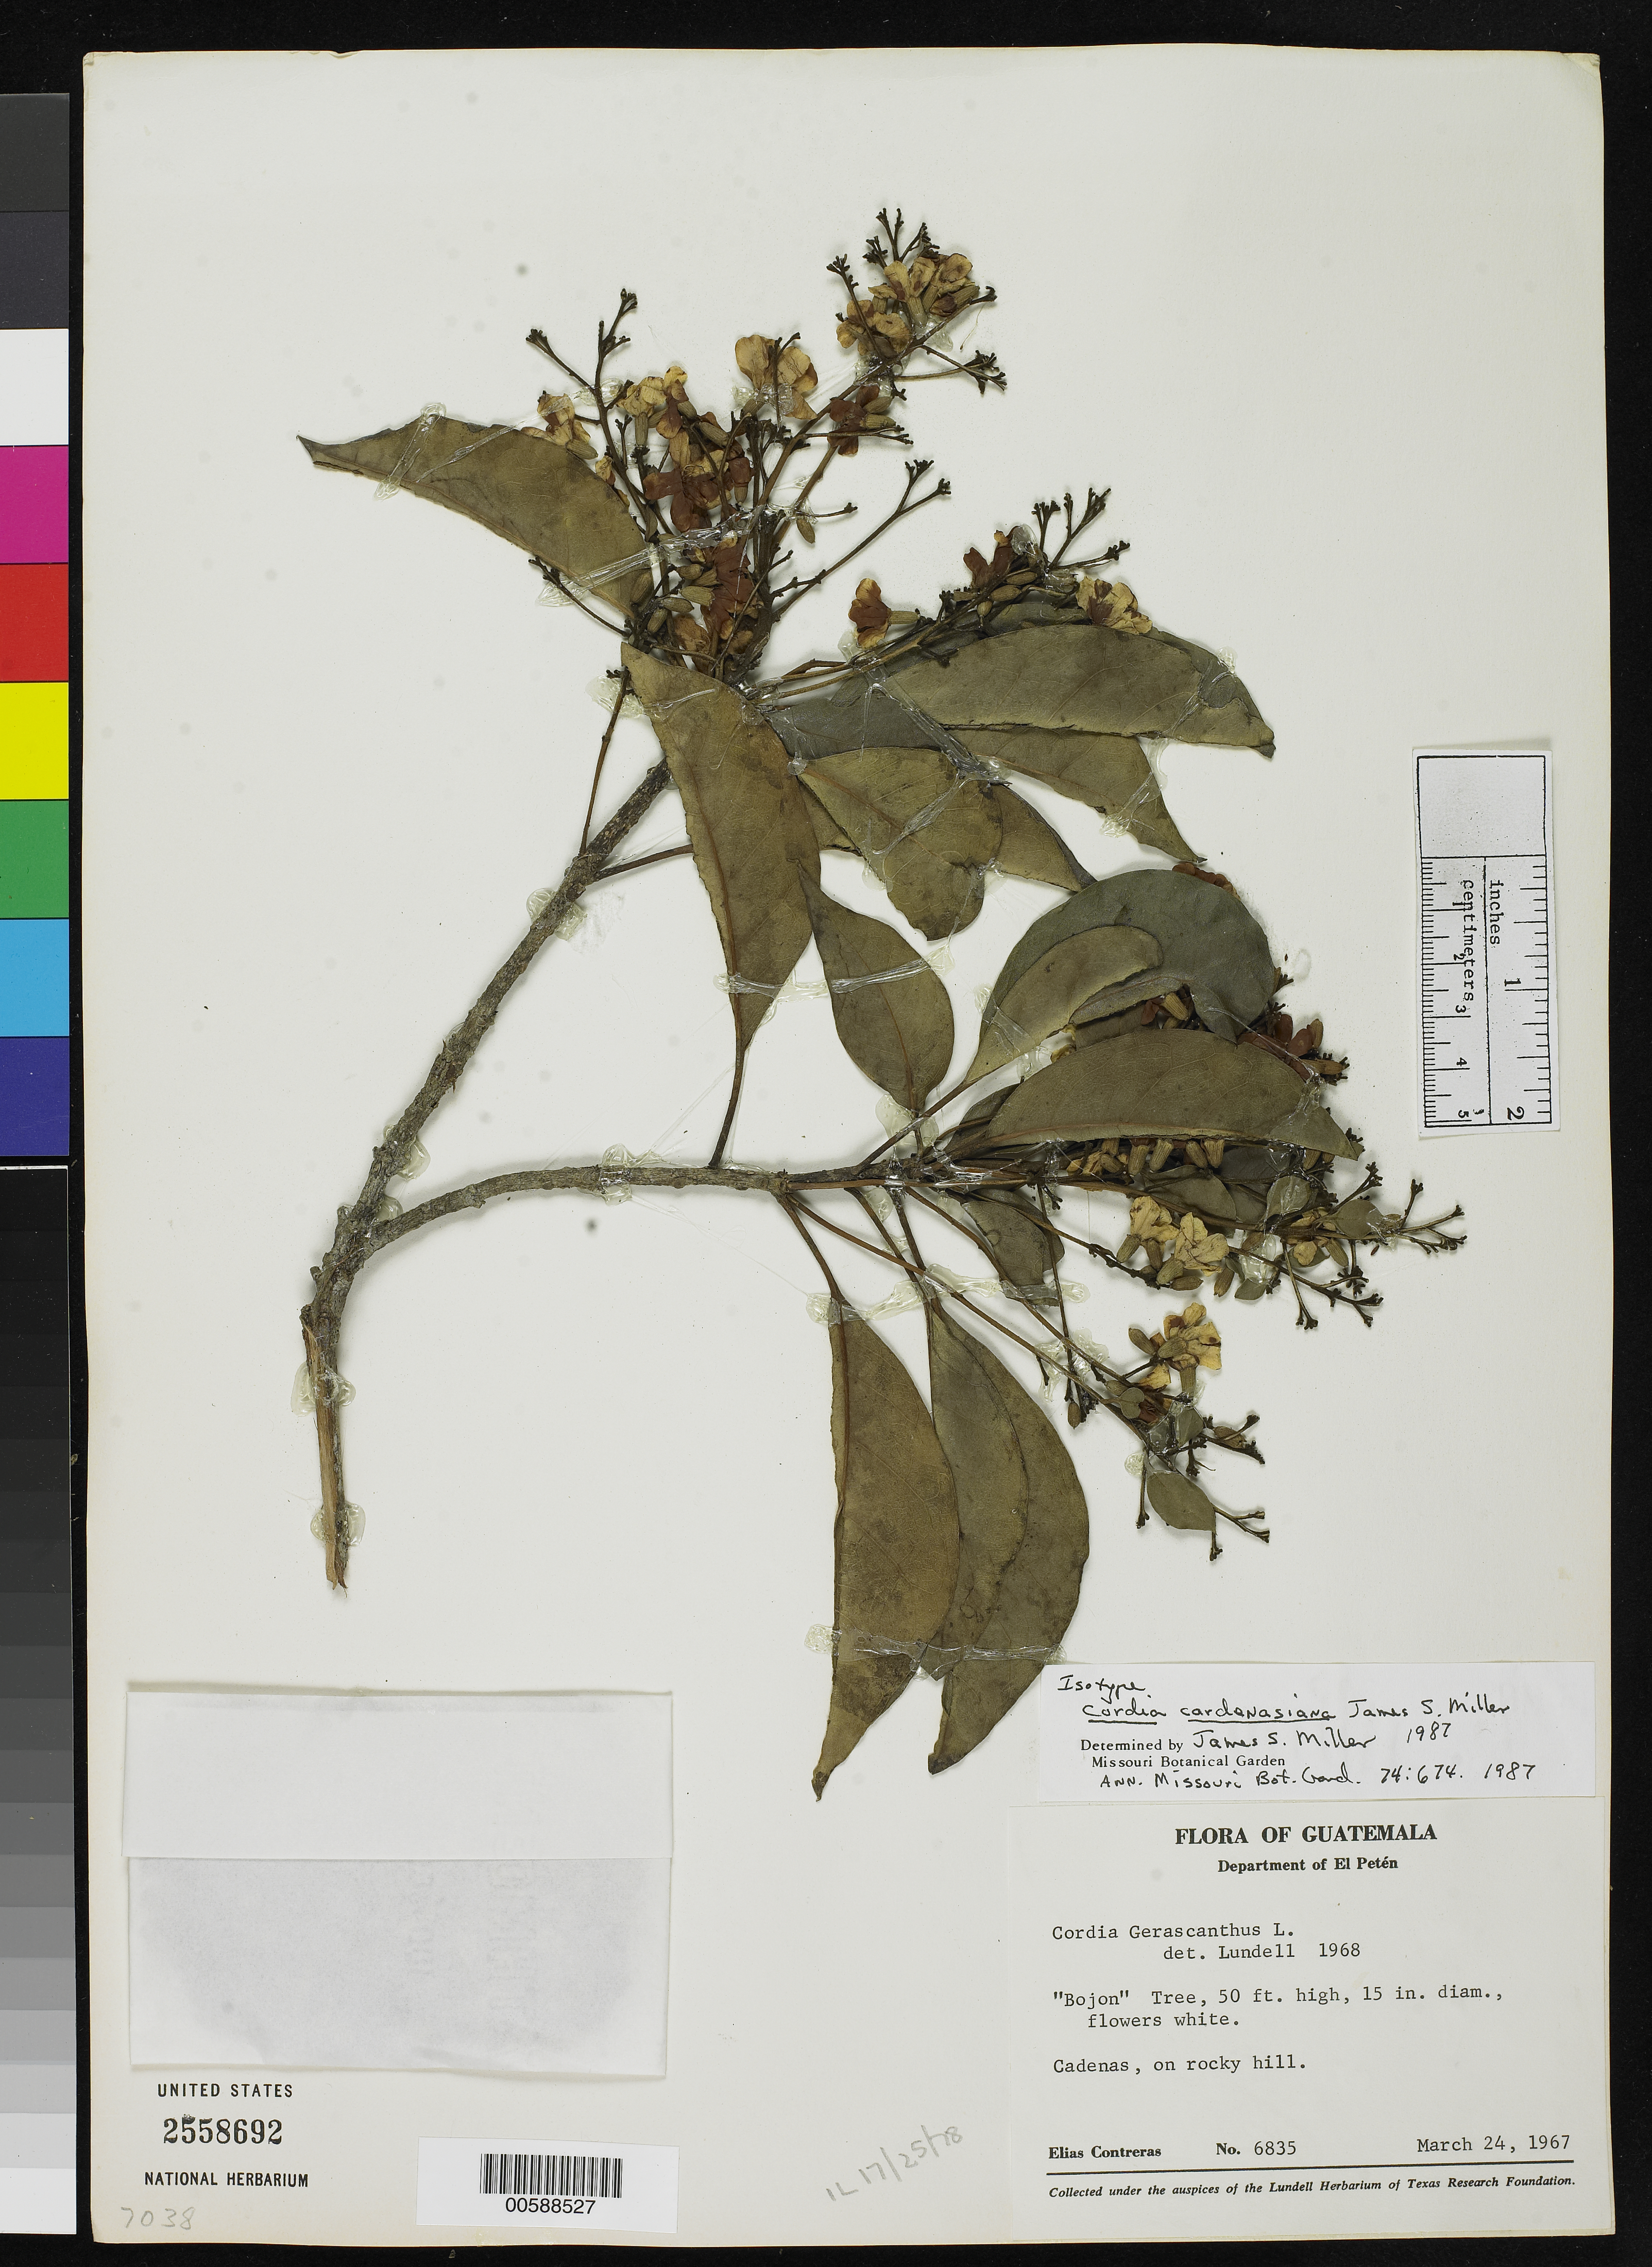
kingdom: Plantae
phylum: Tracheophyta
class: Magnoliopsida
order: Boraginales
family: Cordiaceae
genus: Cordia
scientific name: Cordia cardenasiana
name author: J.S. Mill.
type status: Isotype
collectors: E. Contreras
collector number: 6835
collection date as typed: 24 Mar 1967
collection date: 1967-03-24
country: Guatemala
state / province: El Petén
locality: Cadenas.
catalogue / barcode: US 2558692